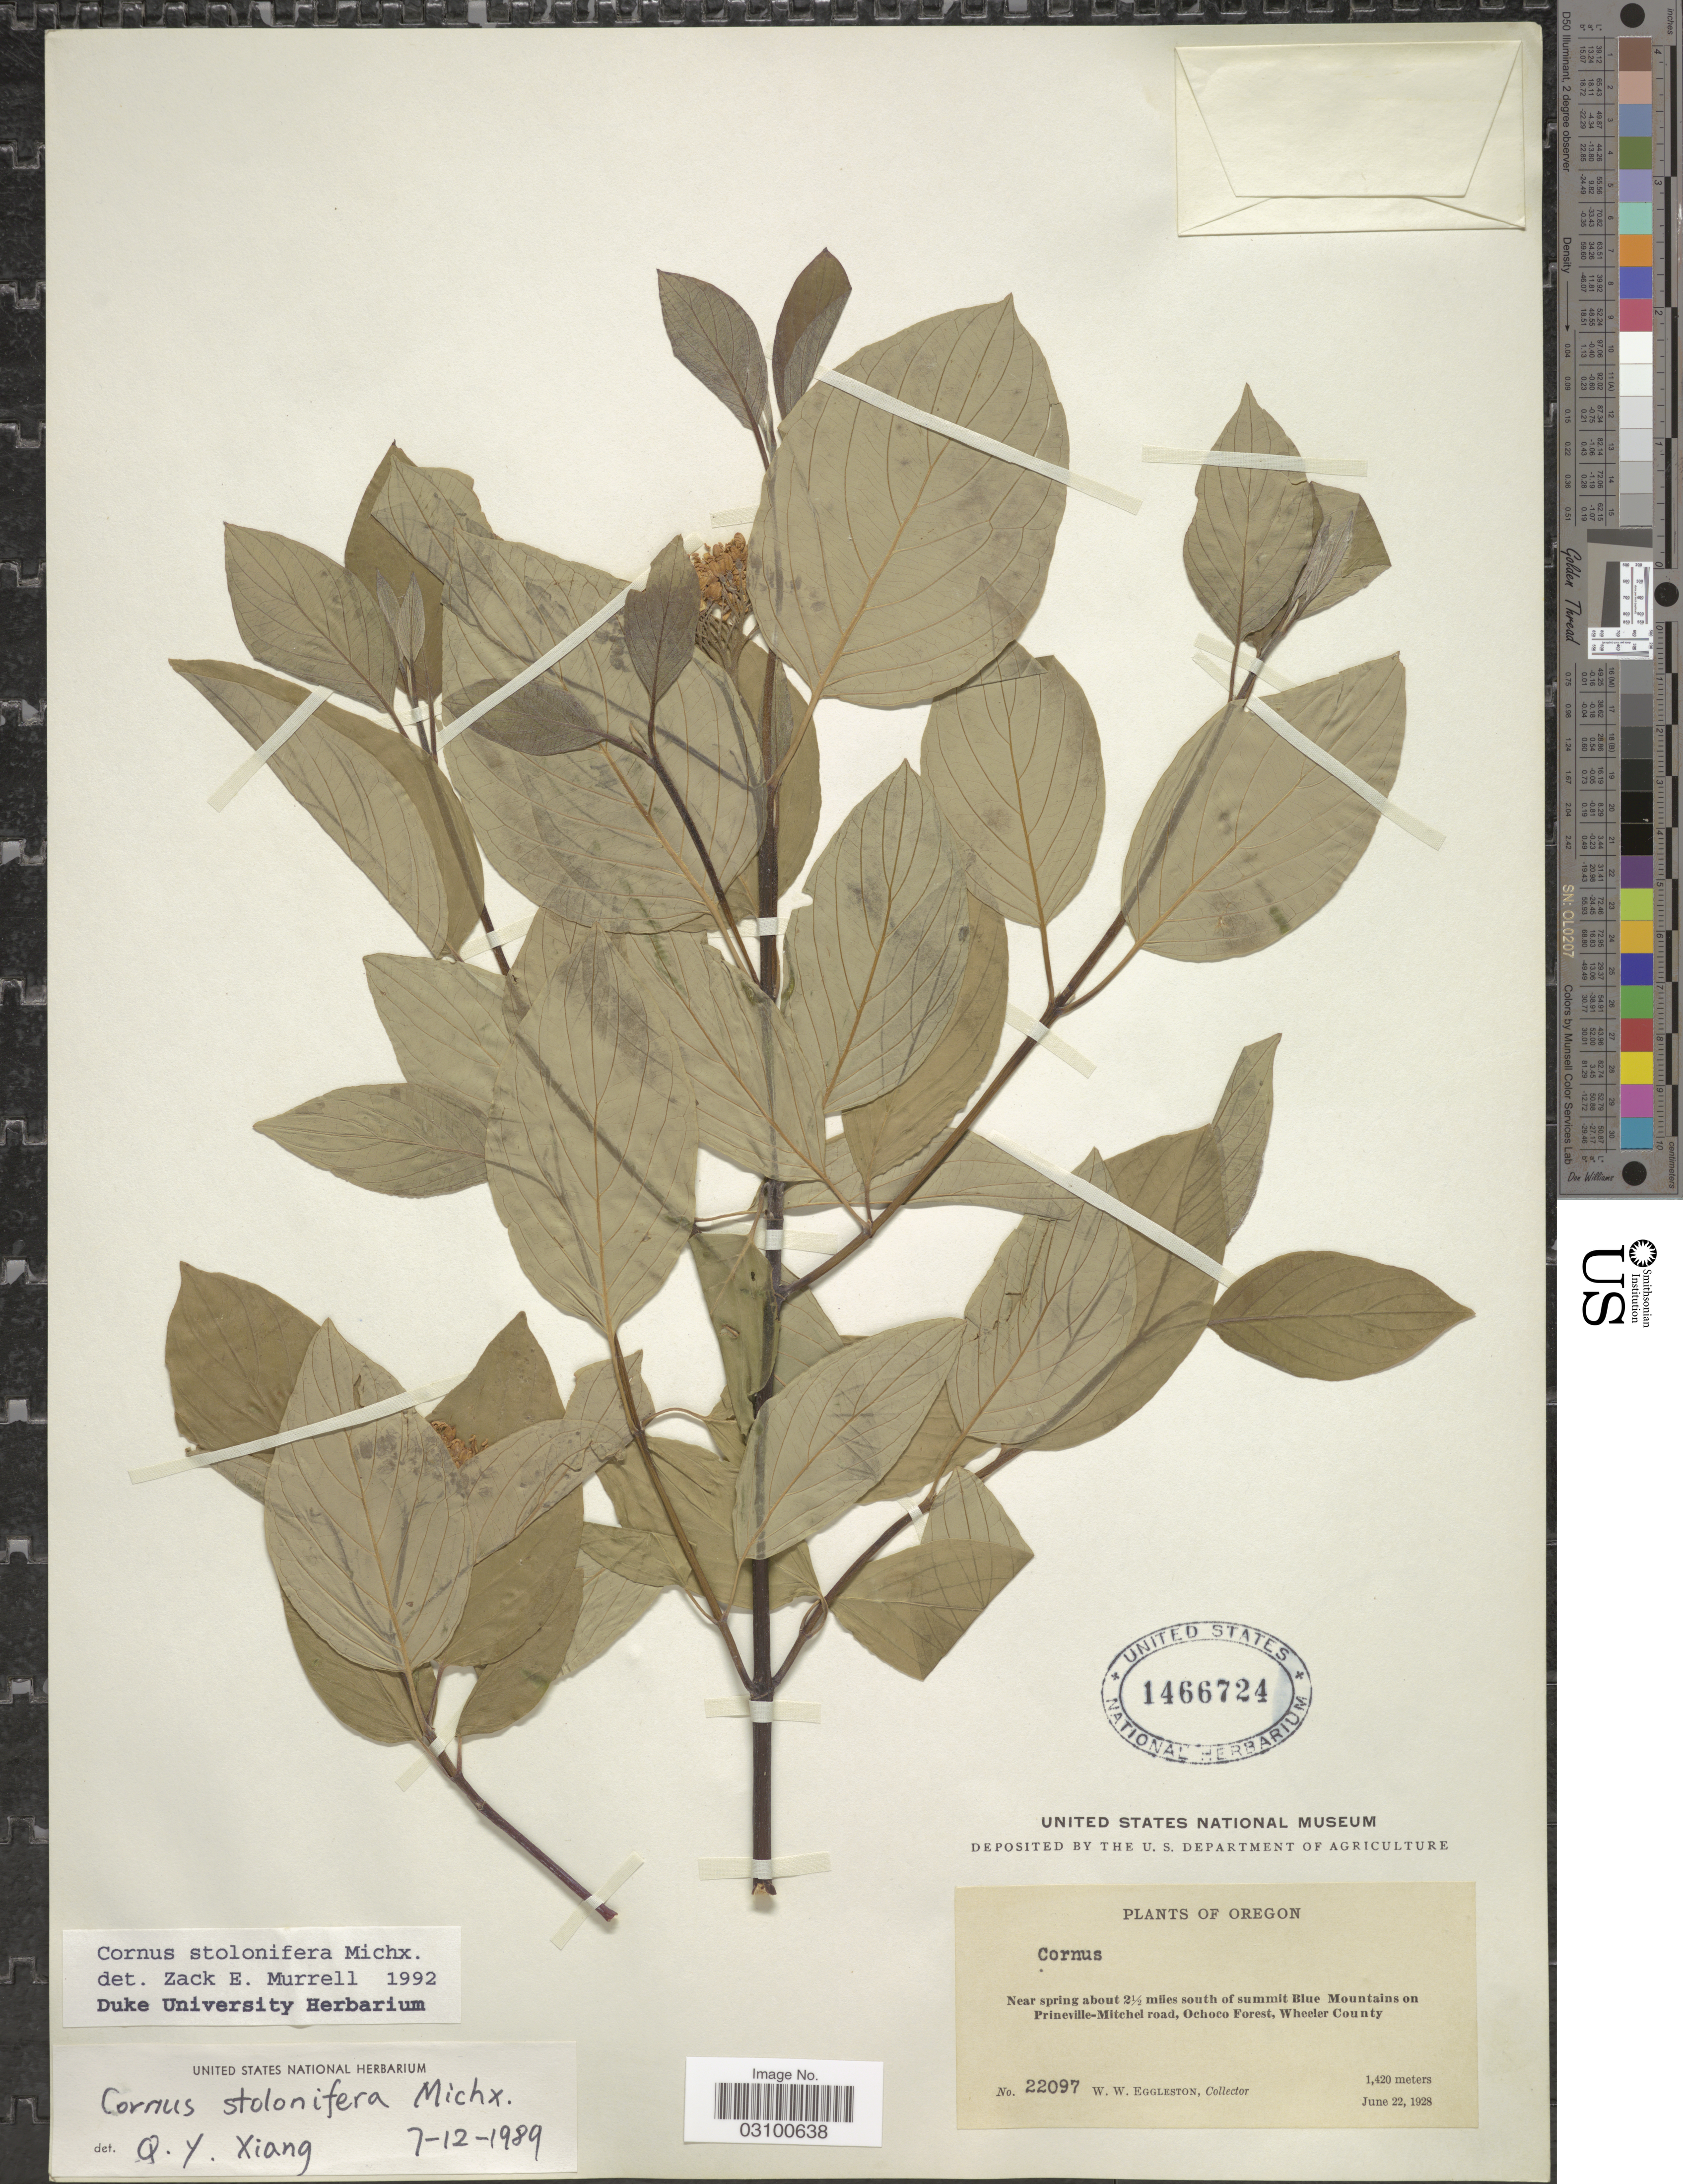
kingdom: Plantae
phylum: Tracheophyta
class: Magnoliopsida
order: Cornales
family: Cornaceae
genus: Cornus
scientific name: Cornus sericea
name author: L.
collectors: W. W. Eggleston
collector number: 22097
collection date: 1928-06-22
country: United States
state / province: Oregon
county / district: Wheeler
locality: Near spring about 2½ miles south of summit Blue Mountains on Prineville-Mitchel road, Ochoco Forest, Wheeler County.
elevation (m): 1420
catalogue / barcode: US 1466724